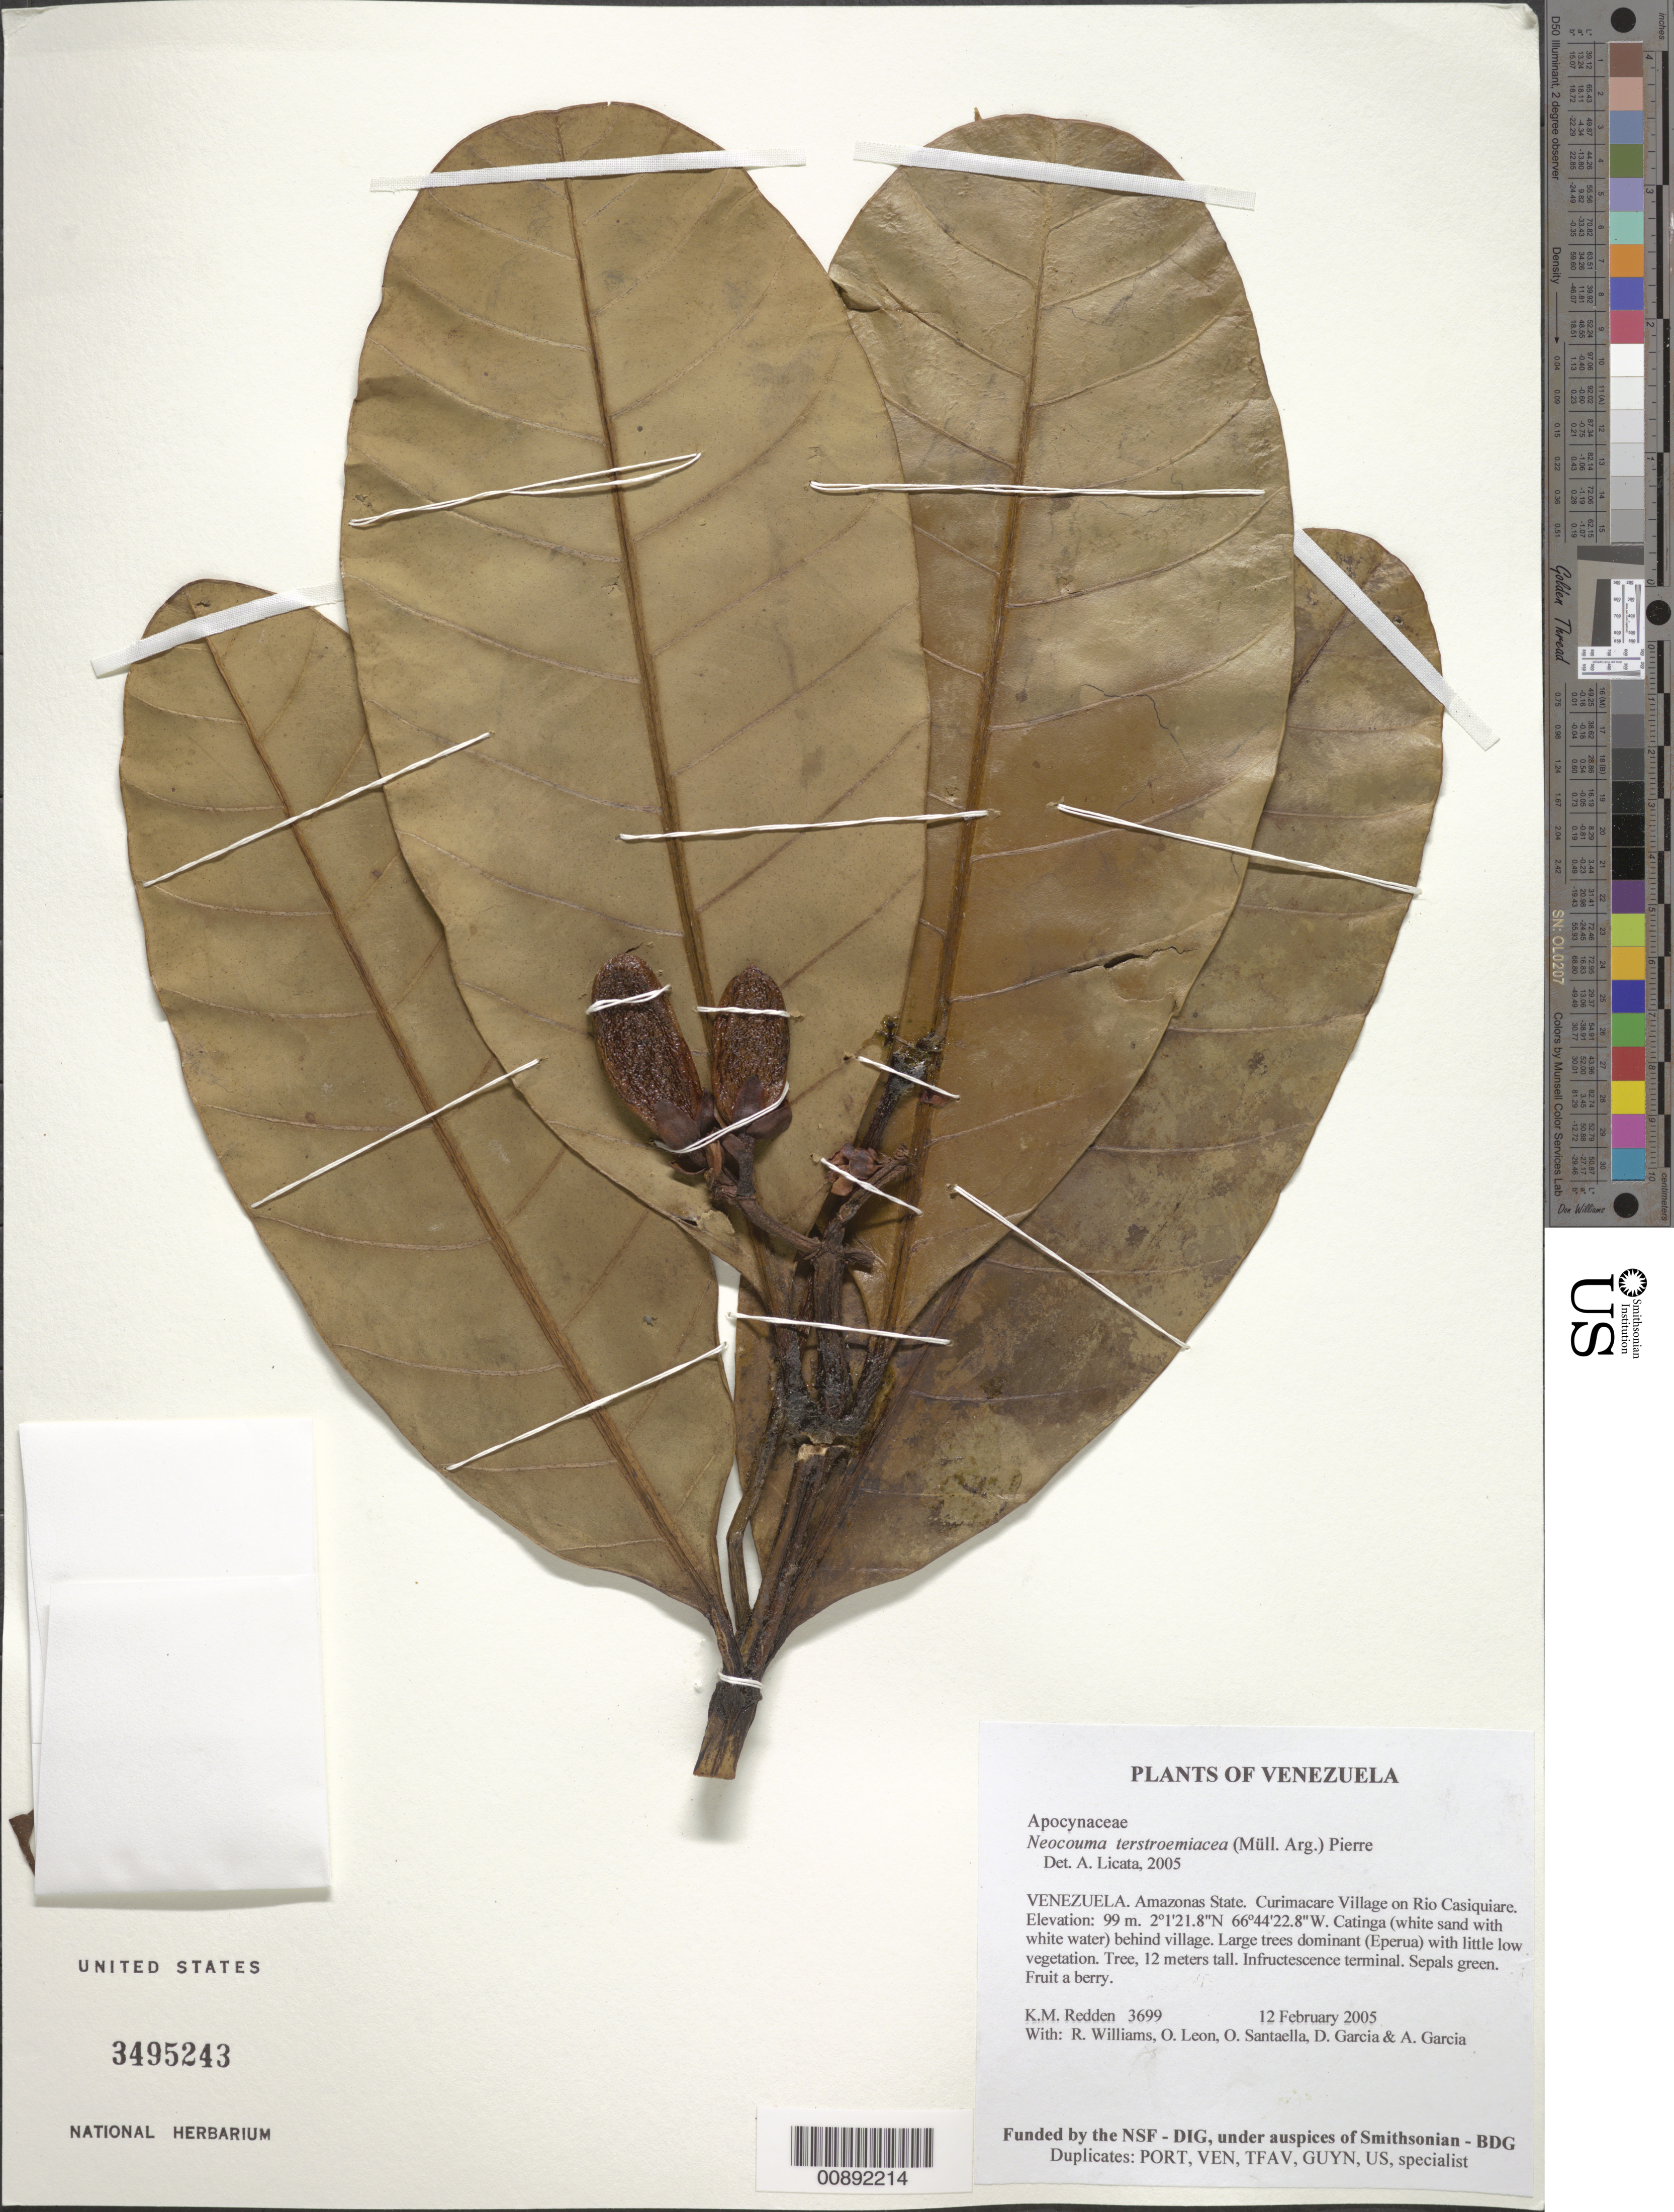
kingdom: Plantae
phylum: Tracheophyta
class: Magnoliopsida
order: Gentianales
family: Apocynaceae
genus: Neocouma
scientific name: Neocouma ternstroemiacea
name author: (Müll. Arg.) Pierre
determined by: Licata, A., (PORT), Univ. Nac. Exp. de los Llanos Ezequiel Zamora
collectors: K. M. Redden, R. Williams, O. León, O. Santaella, D. Garcia & A. Garcia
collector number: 3699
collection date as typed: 12 February 2005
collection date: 2005-02-12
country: Venezuela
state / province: Amazonas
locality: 27 - Curimacare Village on Rio Casiquiare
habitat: Catinga (white sand with white water) behind village. Large trees dominant (Eperua) with little low vegetation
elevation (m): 99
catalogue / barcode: US 3495243